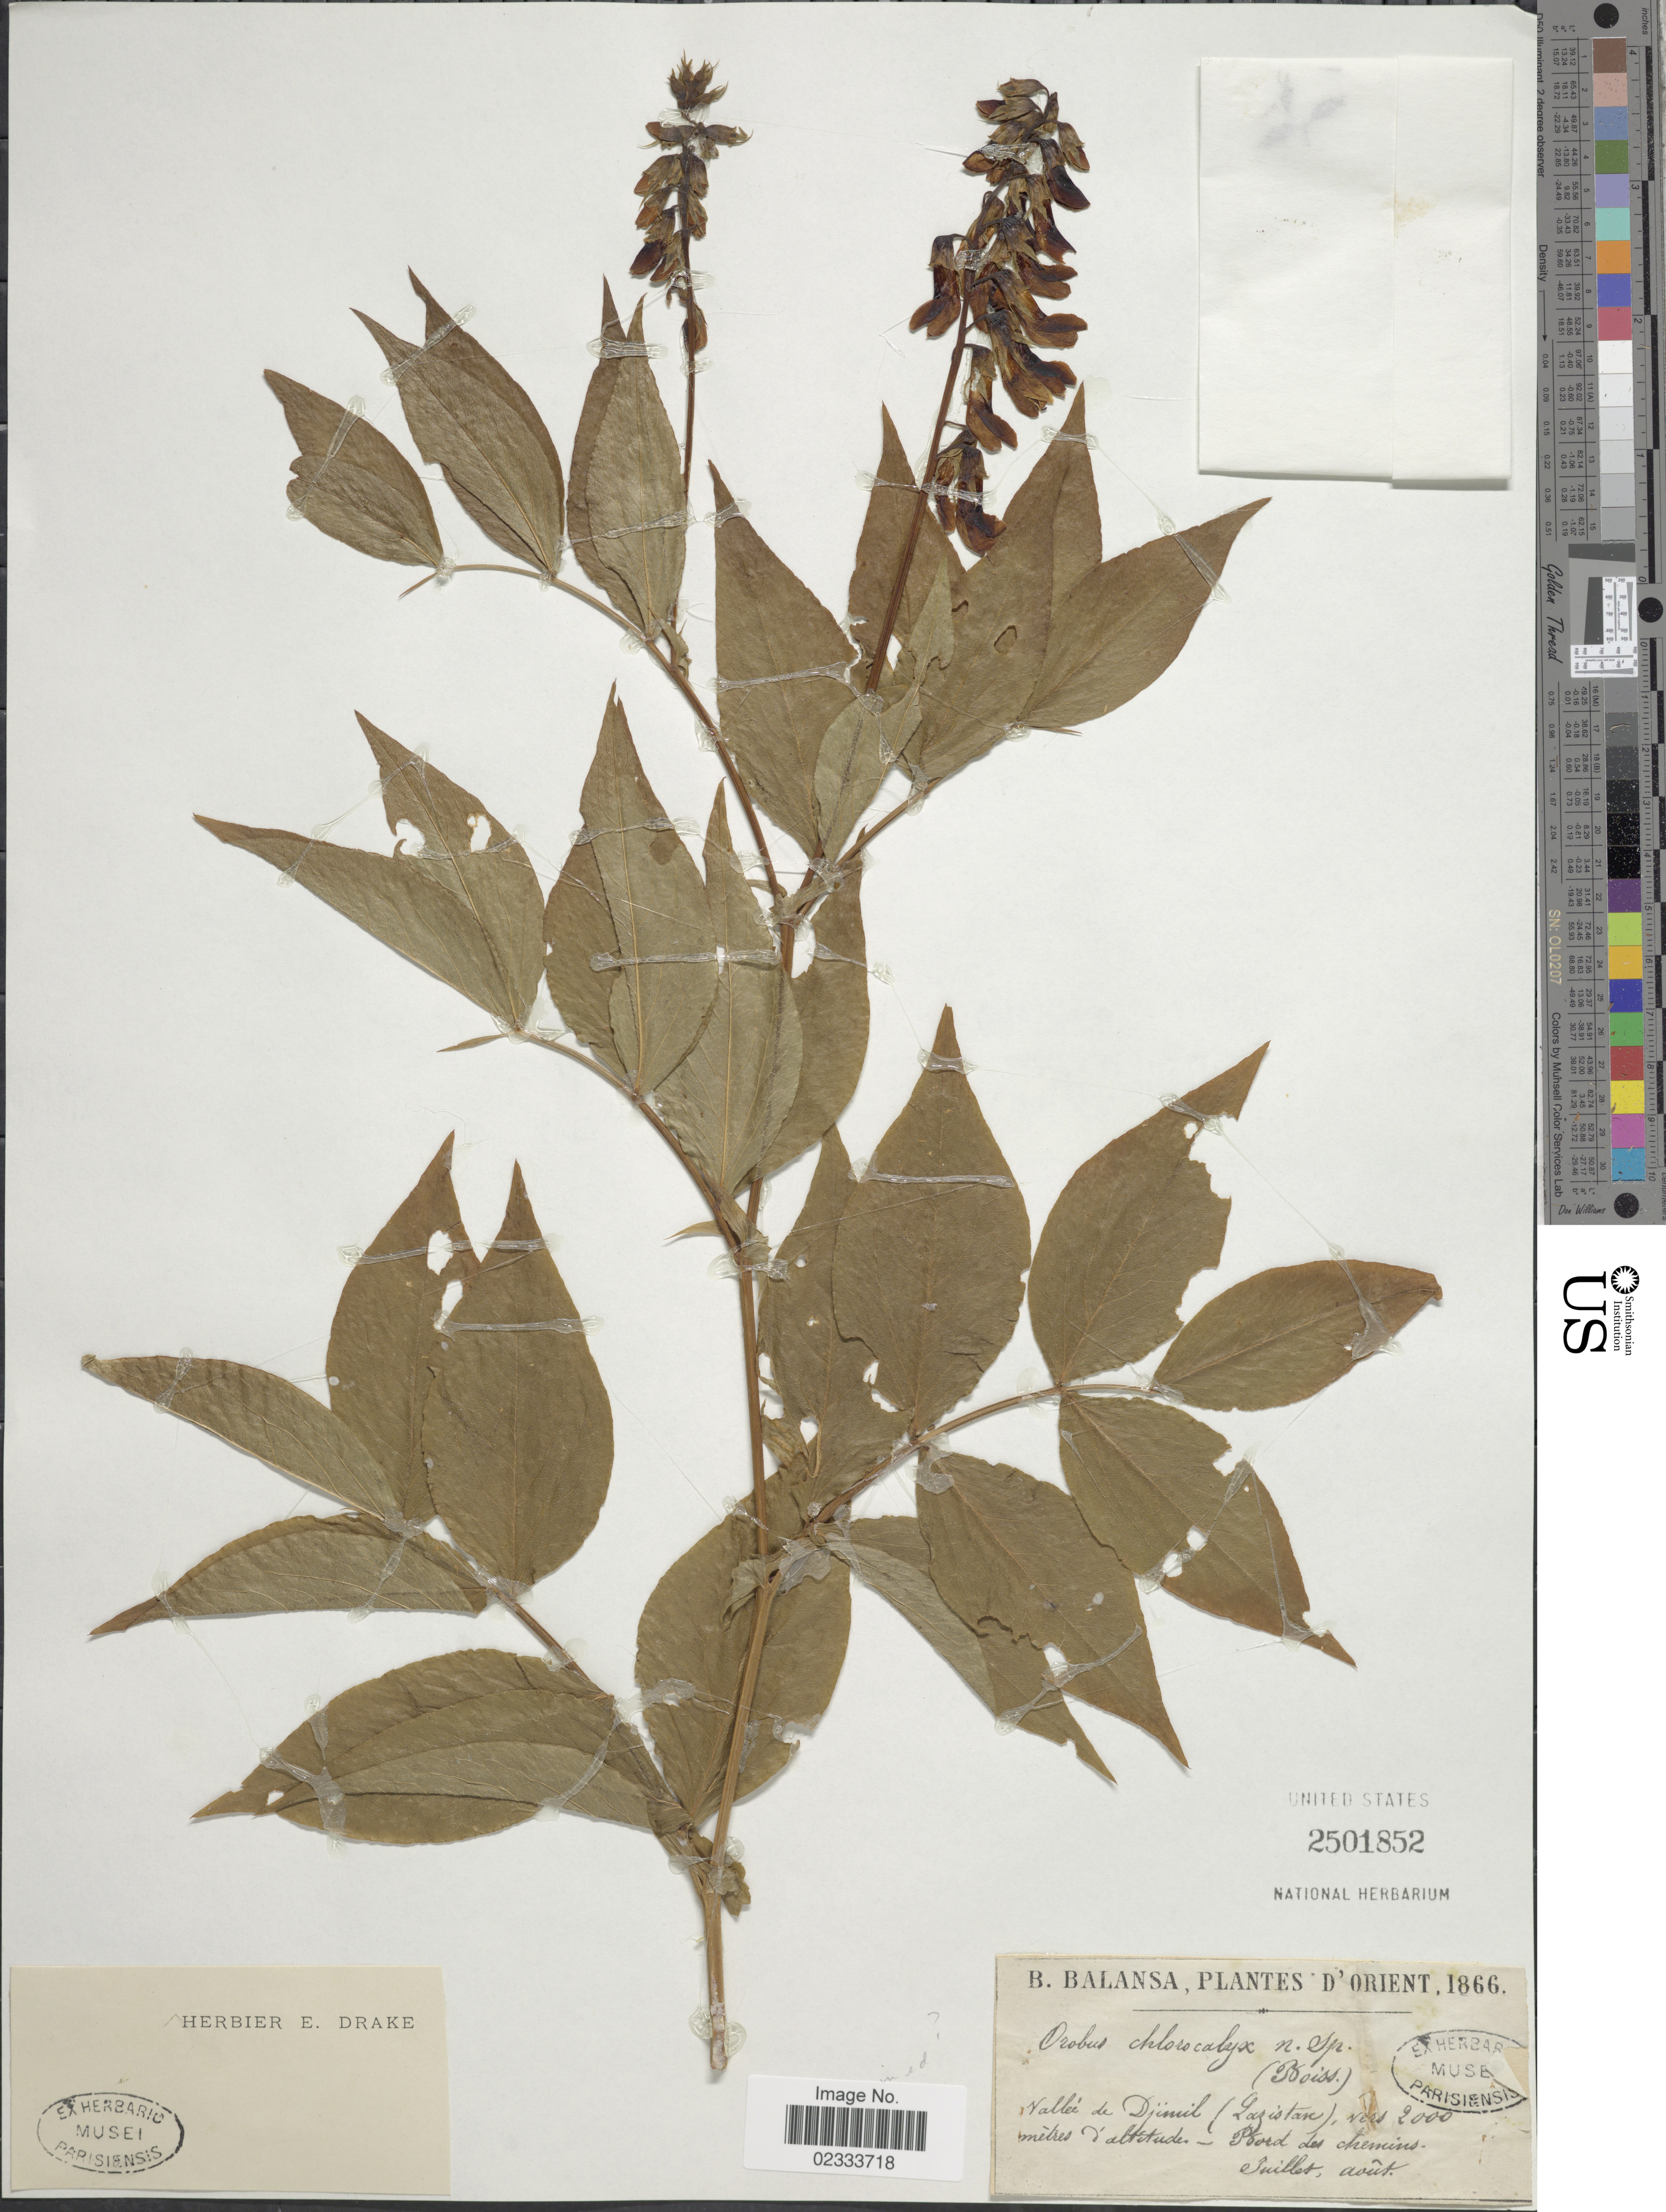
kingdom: Plantae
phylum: Tracheophyta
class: Magnoliopsida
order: Fabales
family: Fabaceae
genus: Lathyrus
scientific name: Lathyrus sp.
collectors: B. Balansa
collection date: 1866-07/1866-08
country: Turkey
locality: D'Orient, Vallee de Djimi (Lazistan)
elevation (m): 2000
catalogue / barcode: US 2501852